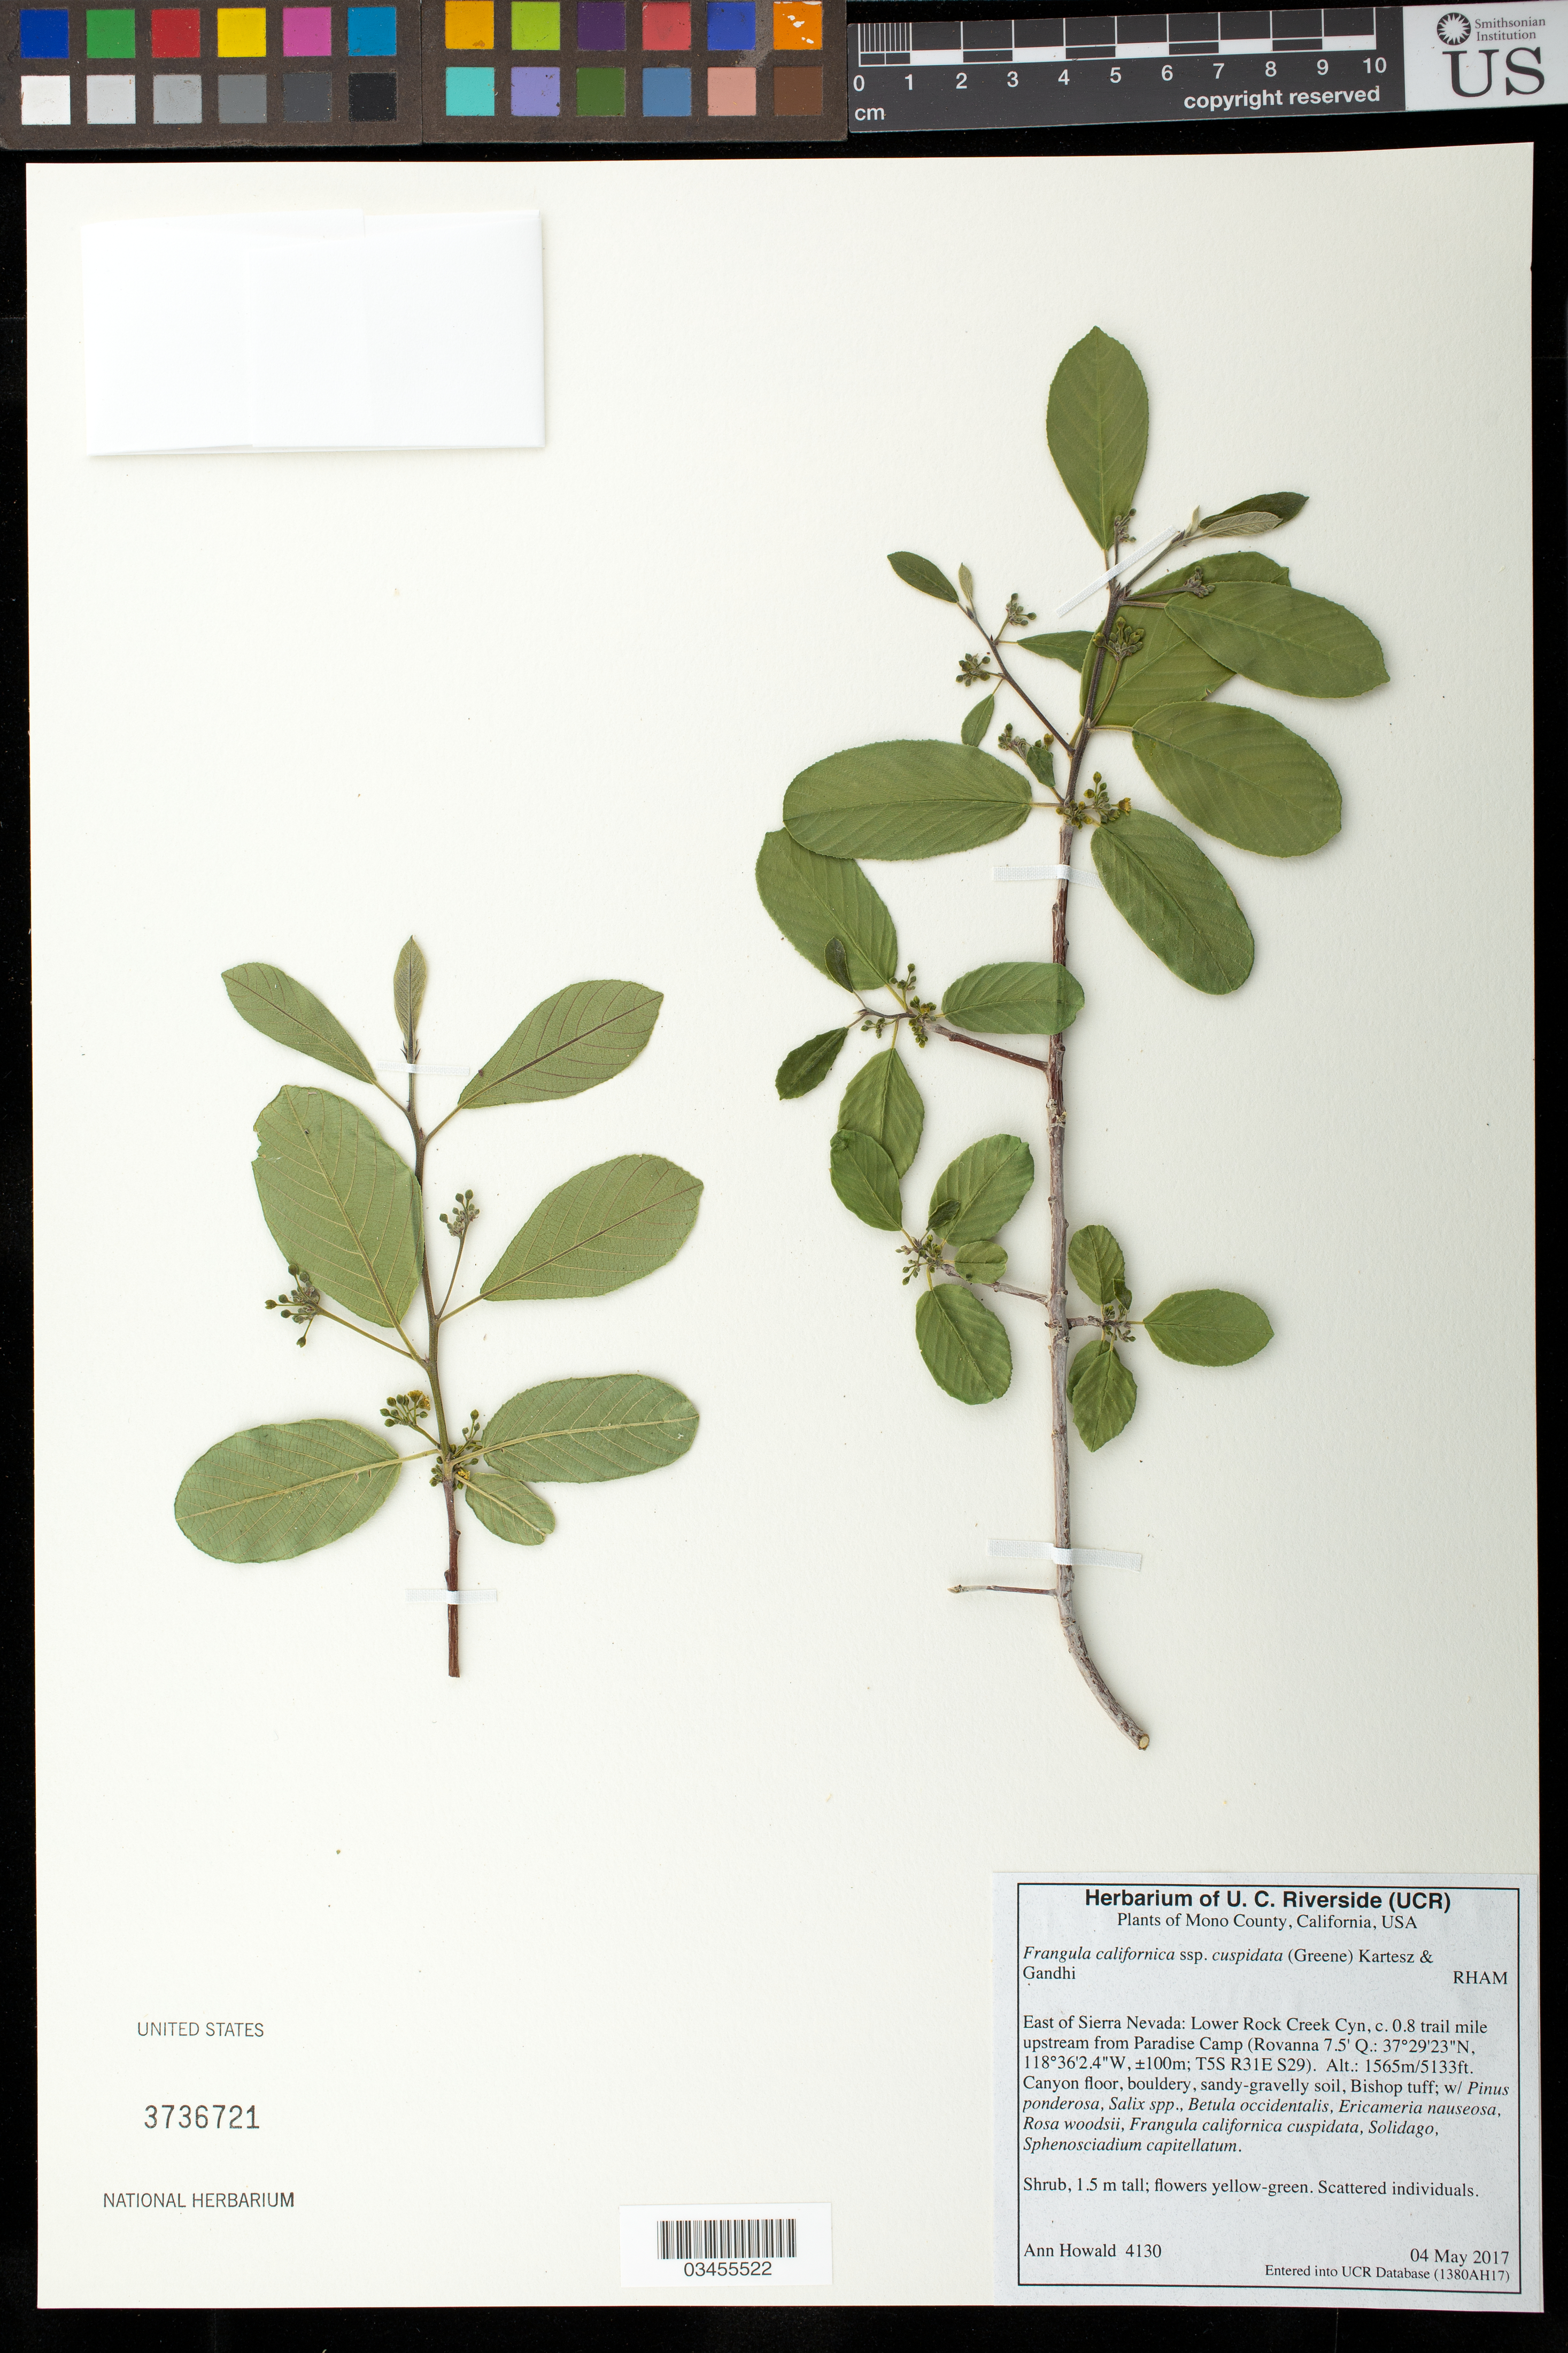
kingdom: Plantae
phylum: Tracheophyta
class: Magnoliopsida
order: Rosales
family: Rhamnaceae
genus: Frangula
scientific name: Frangula californica subsp. cuspidata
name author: (Greene) Kartesz & Gandhi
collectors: A. Howald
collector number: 4130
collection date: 2017-05-04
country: United States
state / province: California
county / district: Mono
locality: East of Sierra Nevada: Lower Rock Creek Cyn, c. 0.8 trail mile upstream from Paradise Camp (Rovanna 7.5' Q).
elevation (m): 1565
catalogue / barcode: US 3736721